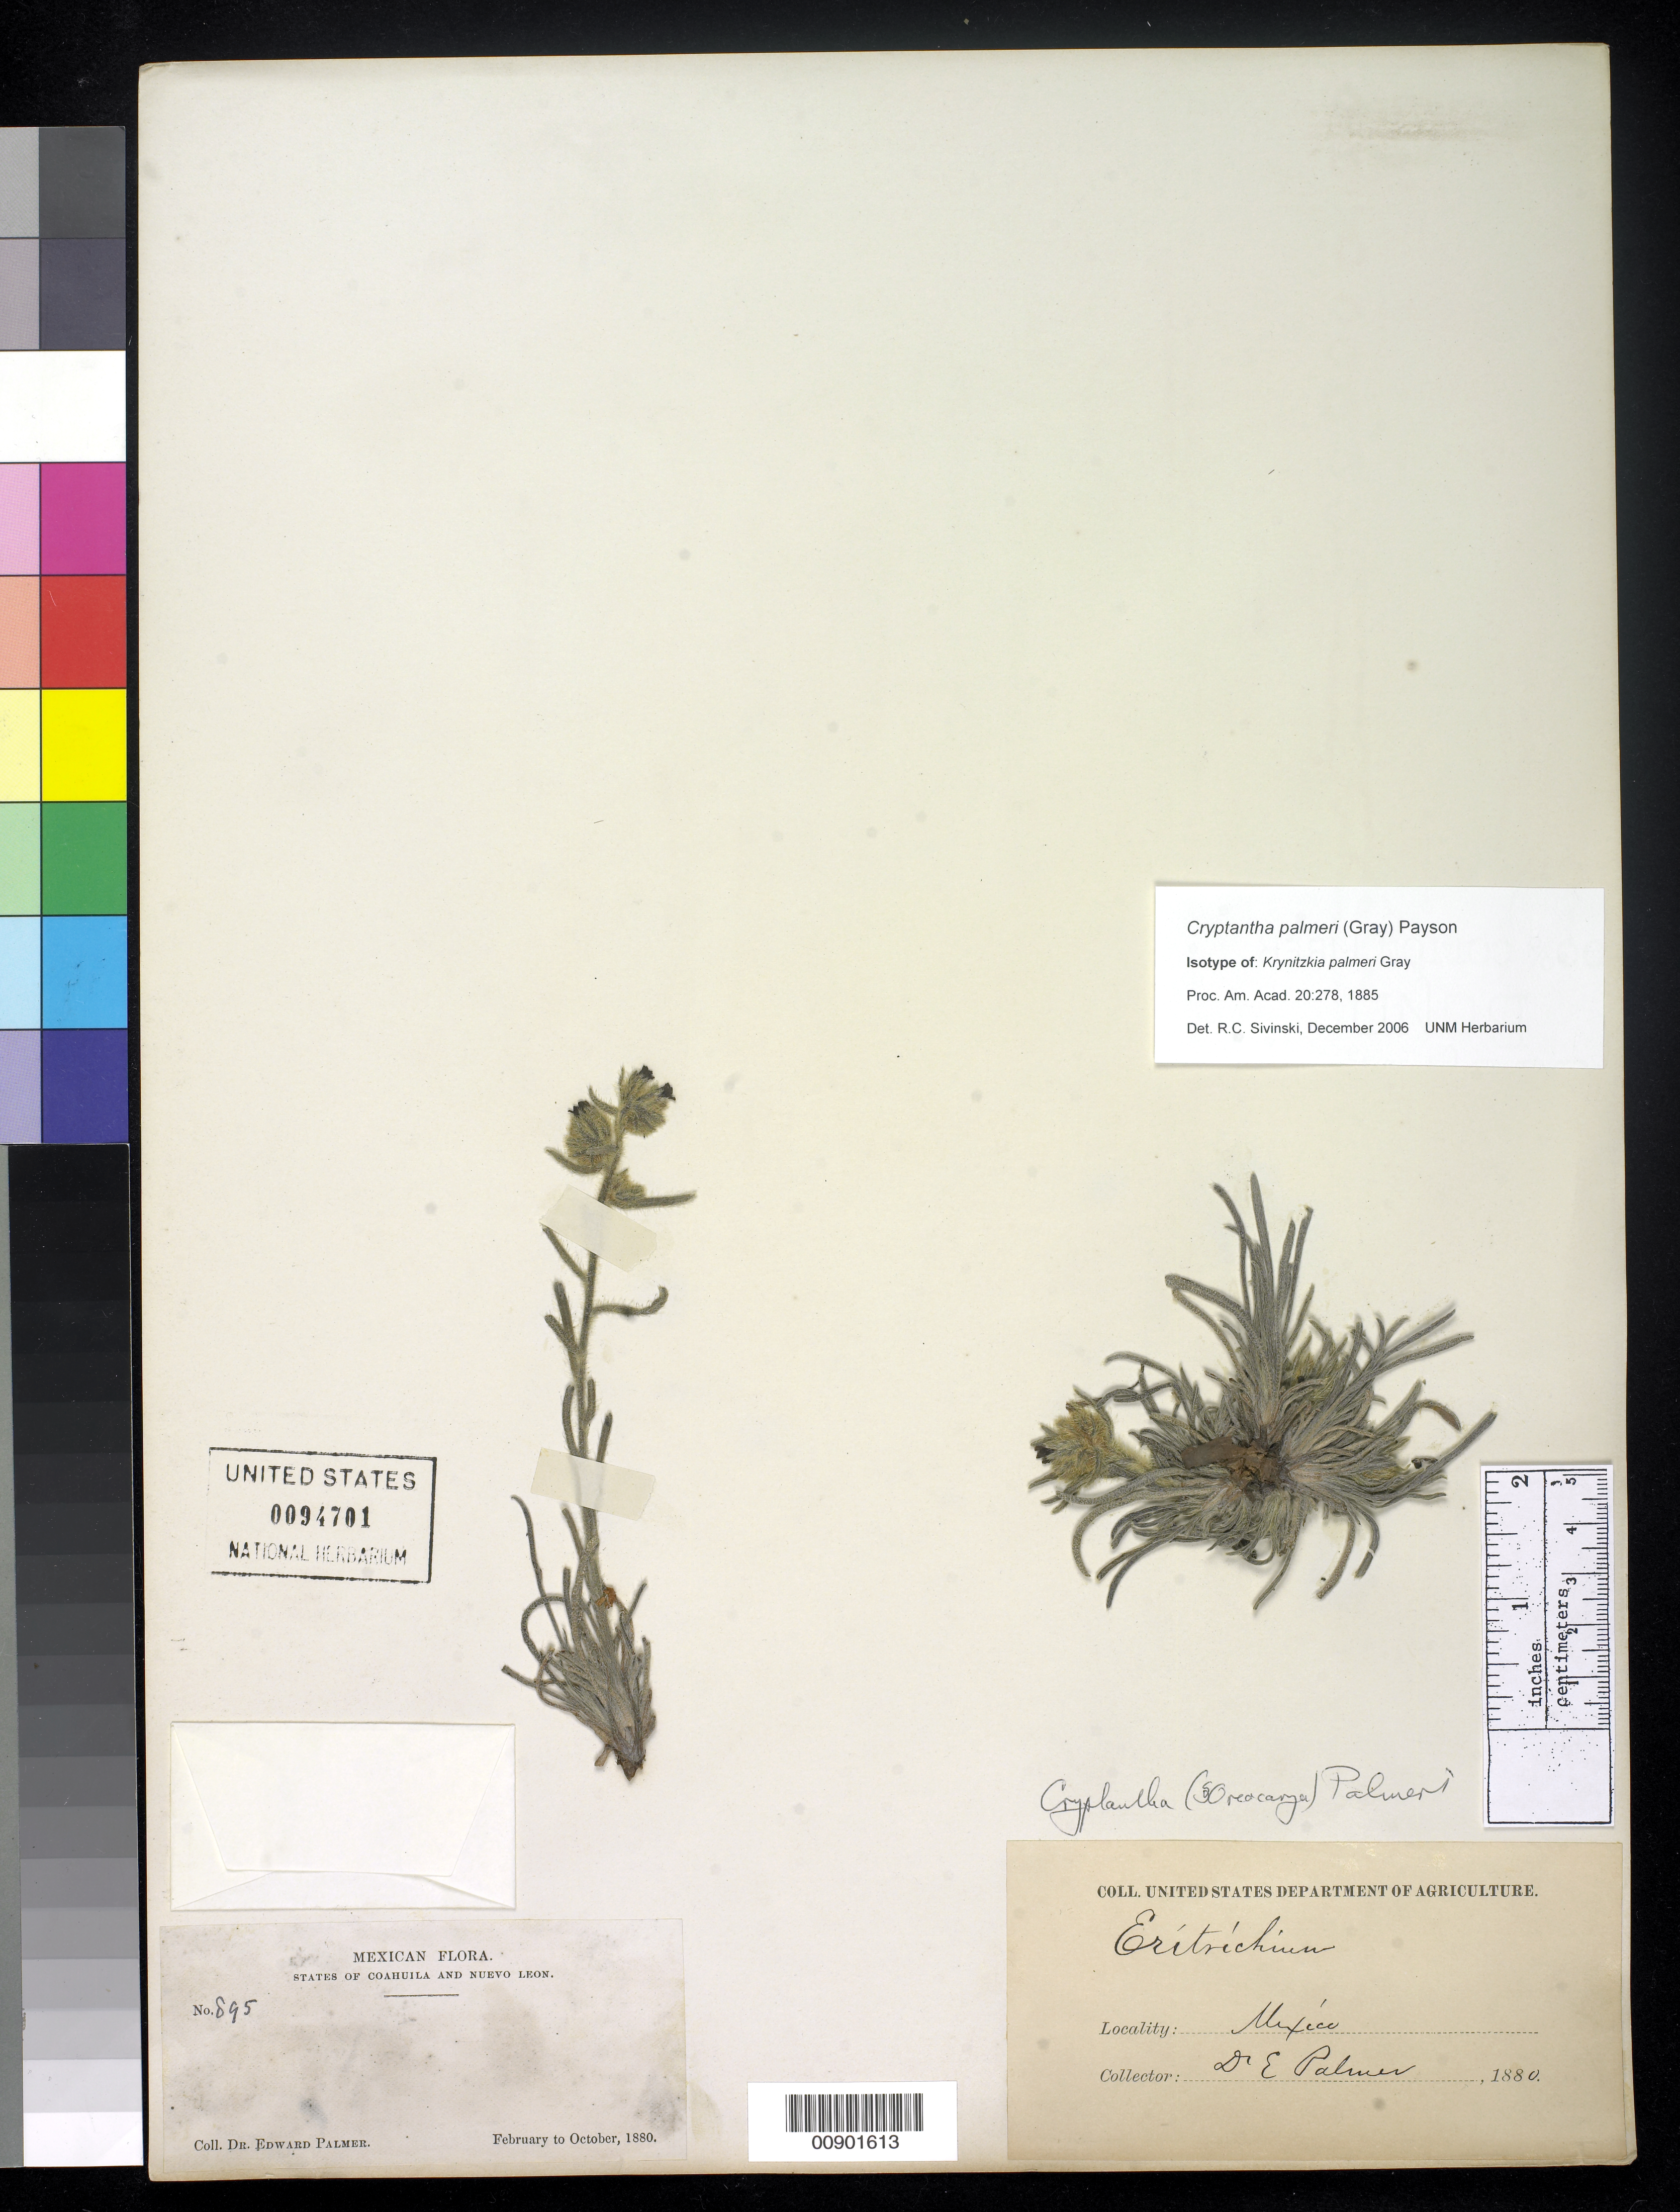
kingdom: Plantae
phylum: Tracheophyta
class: Magnoliopsida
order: Boraginales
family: Boraginaceae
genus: Krynitzkia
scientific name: Krynitzkia palmeri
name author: A. Gray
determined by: Sivinski, R. C.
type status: Isotype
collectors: E. Palmer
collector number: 895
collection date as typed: Feb 1880 to -- Oct 1880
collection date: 1880-02/1880-10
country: Mexico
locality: States of Coahuila and Nuevo Leon.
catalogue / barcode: US 94701